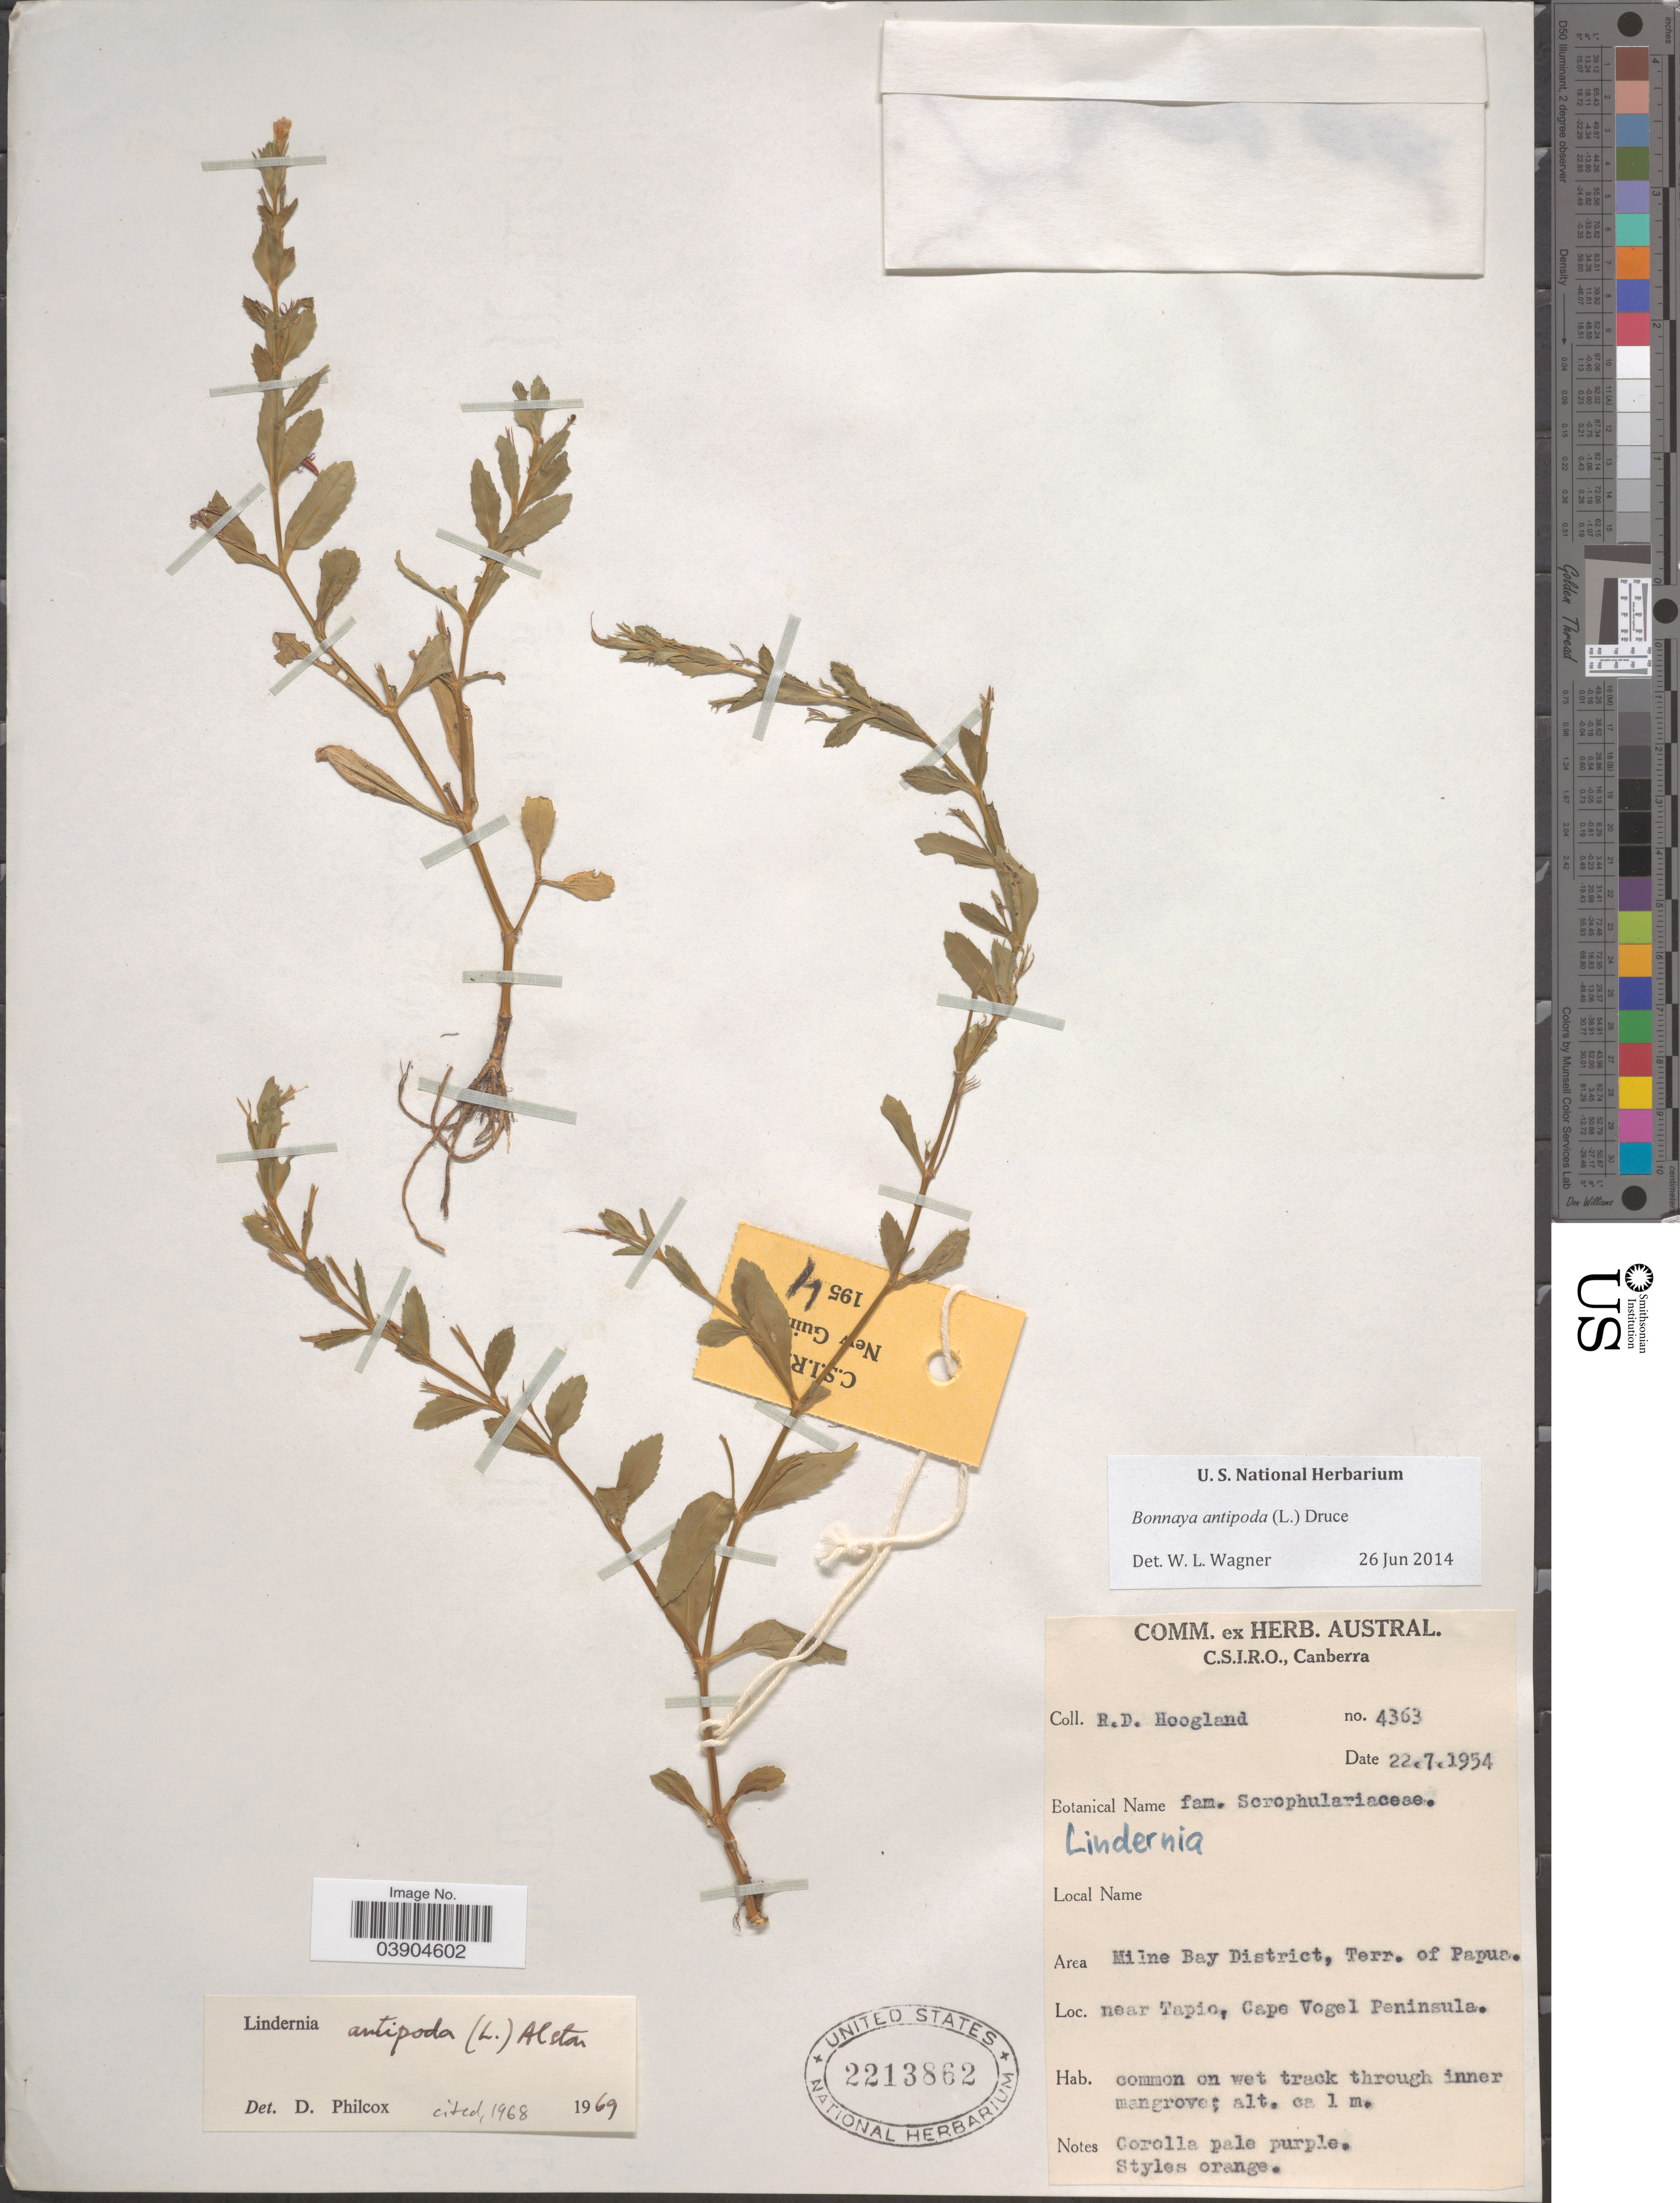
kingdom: Plantae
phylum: Tracheophyta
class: Magnoliopsida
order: Lamiales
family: Linderniaceae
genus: Lindernia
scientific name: Lindernia antipoda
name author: (L.) Alston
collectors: R. D. Hoogland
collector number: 4363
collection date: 1954-07-22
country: Papua New Guinea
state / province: Milne Bay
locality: Area Milne Bay District, Terr. of Papua. Near Tapic, Cape Vogel Peninsula.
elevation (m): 1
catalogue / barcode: US 2213862